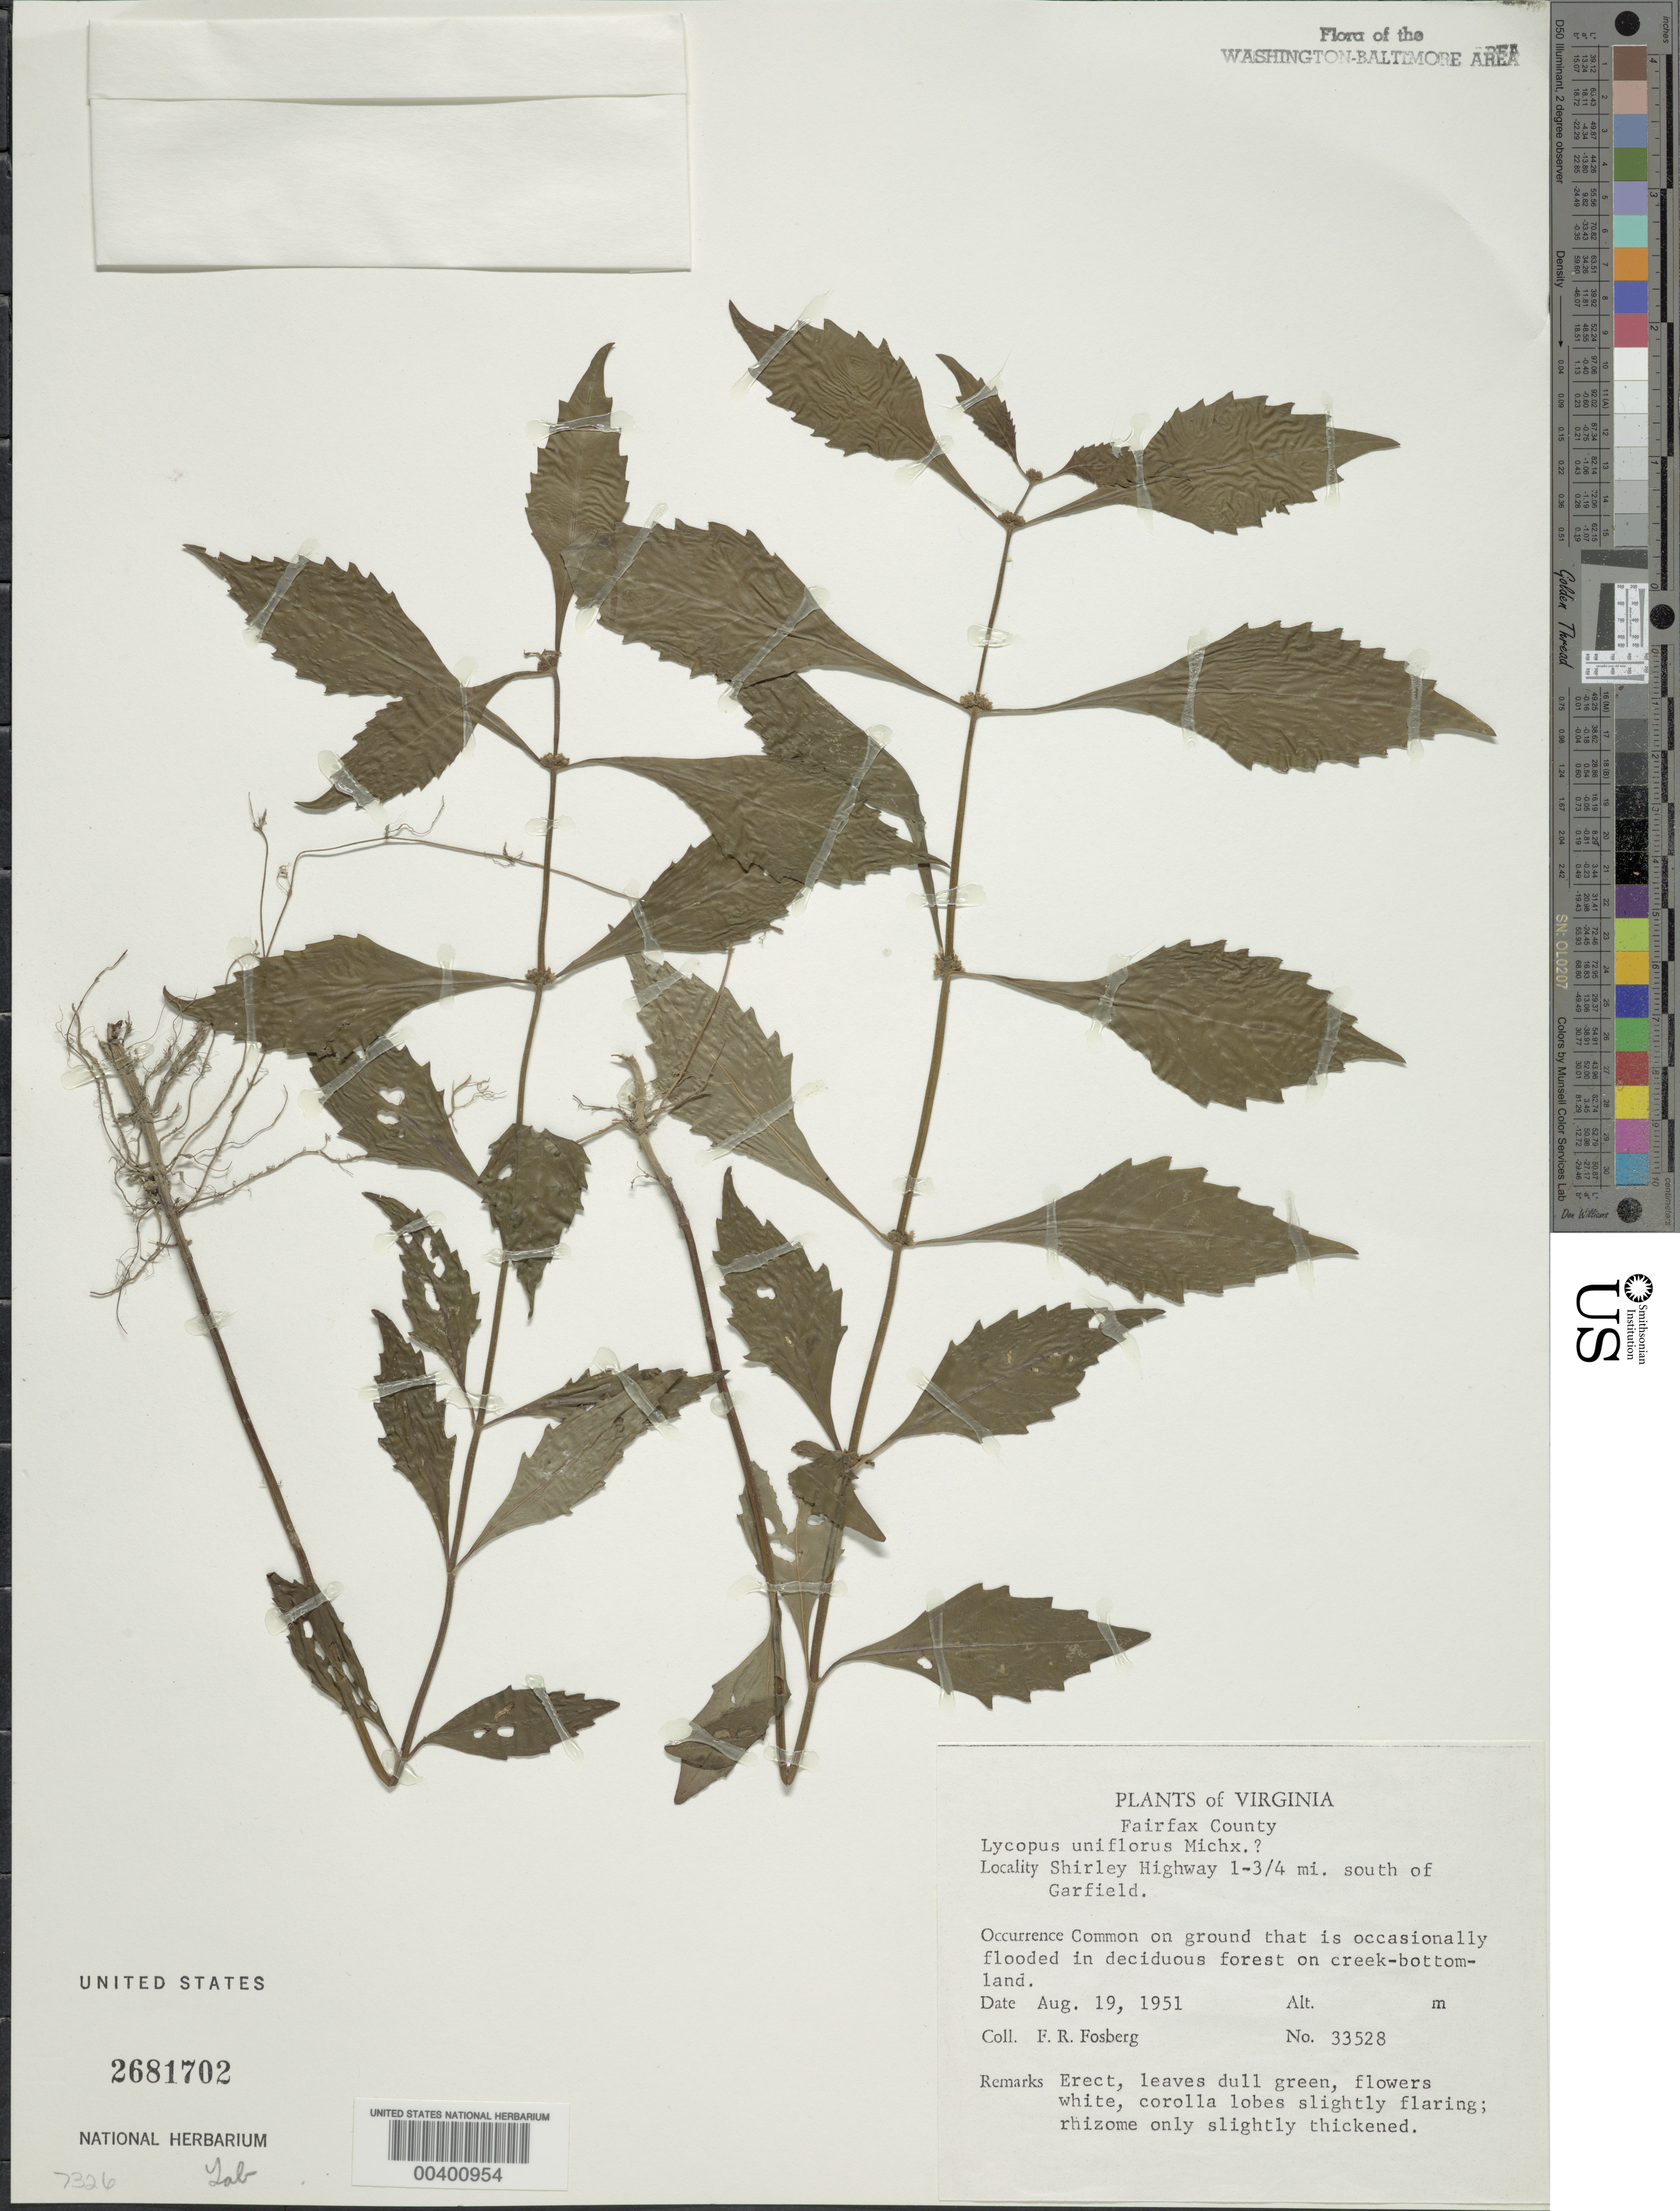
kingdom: Plantae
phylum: Tracheophyta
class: Magnoliopsida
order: Lamiales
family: Lamiaceae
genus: Lycopus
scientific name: Lycopus uniflorus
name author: Michx.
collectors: F. R. Fosberg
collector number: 33528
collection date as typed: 19 Aug 1951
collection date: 1951-08-19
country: United States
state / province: Virginia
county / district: Fairfax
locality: Shirley Highway, south of Garfield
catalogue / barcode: US 2681702